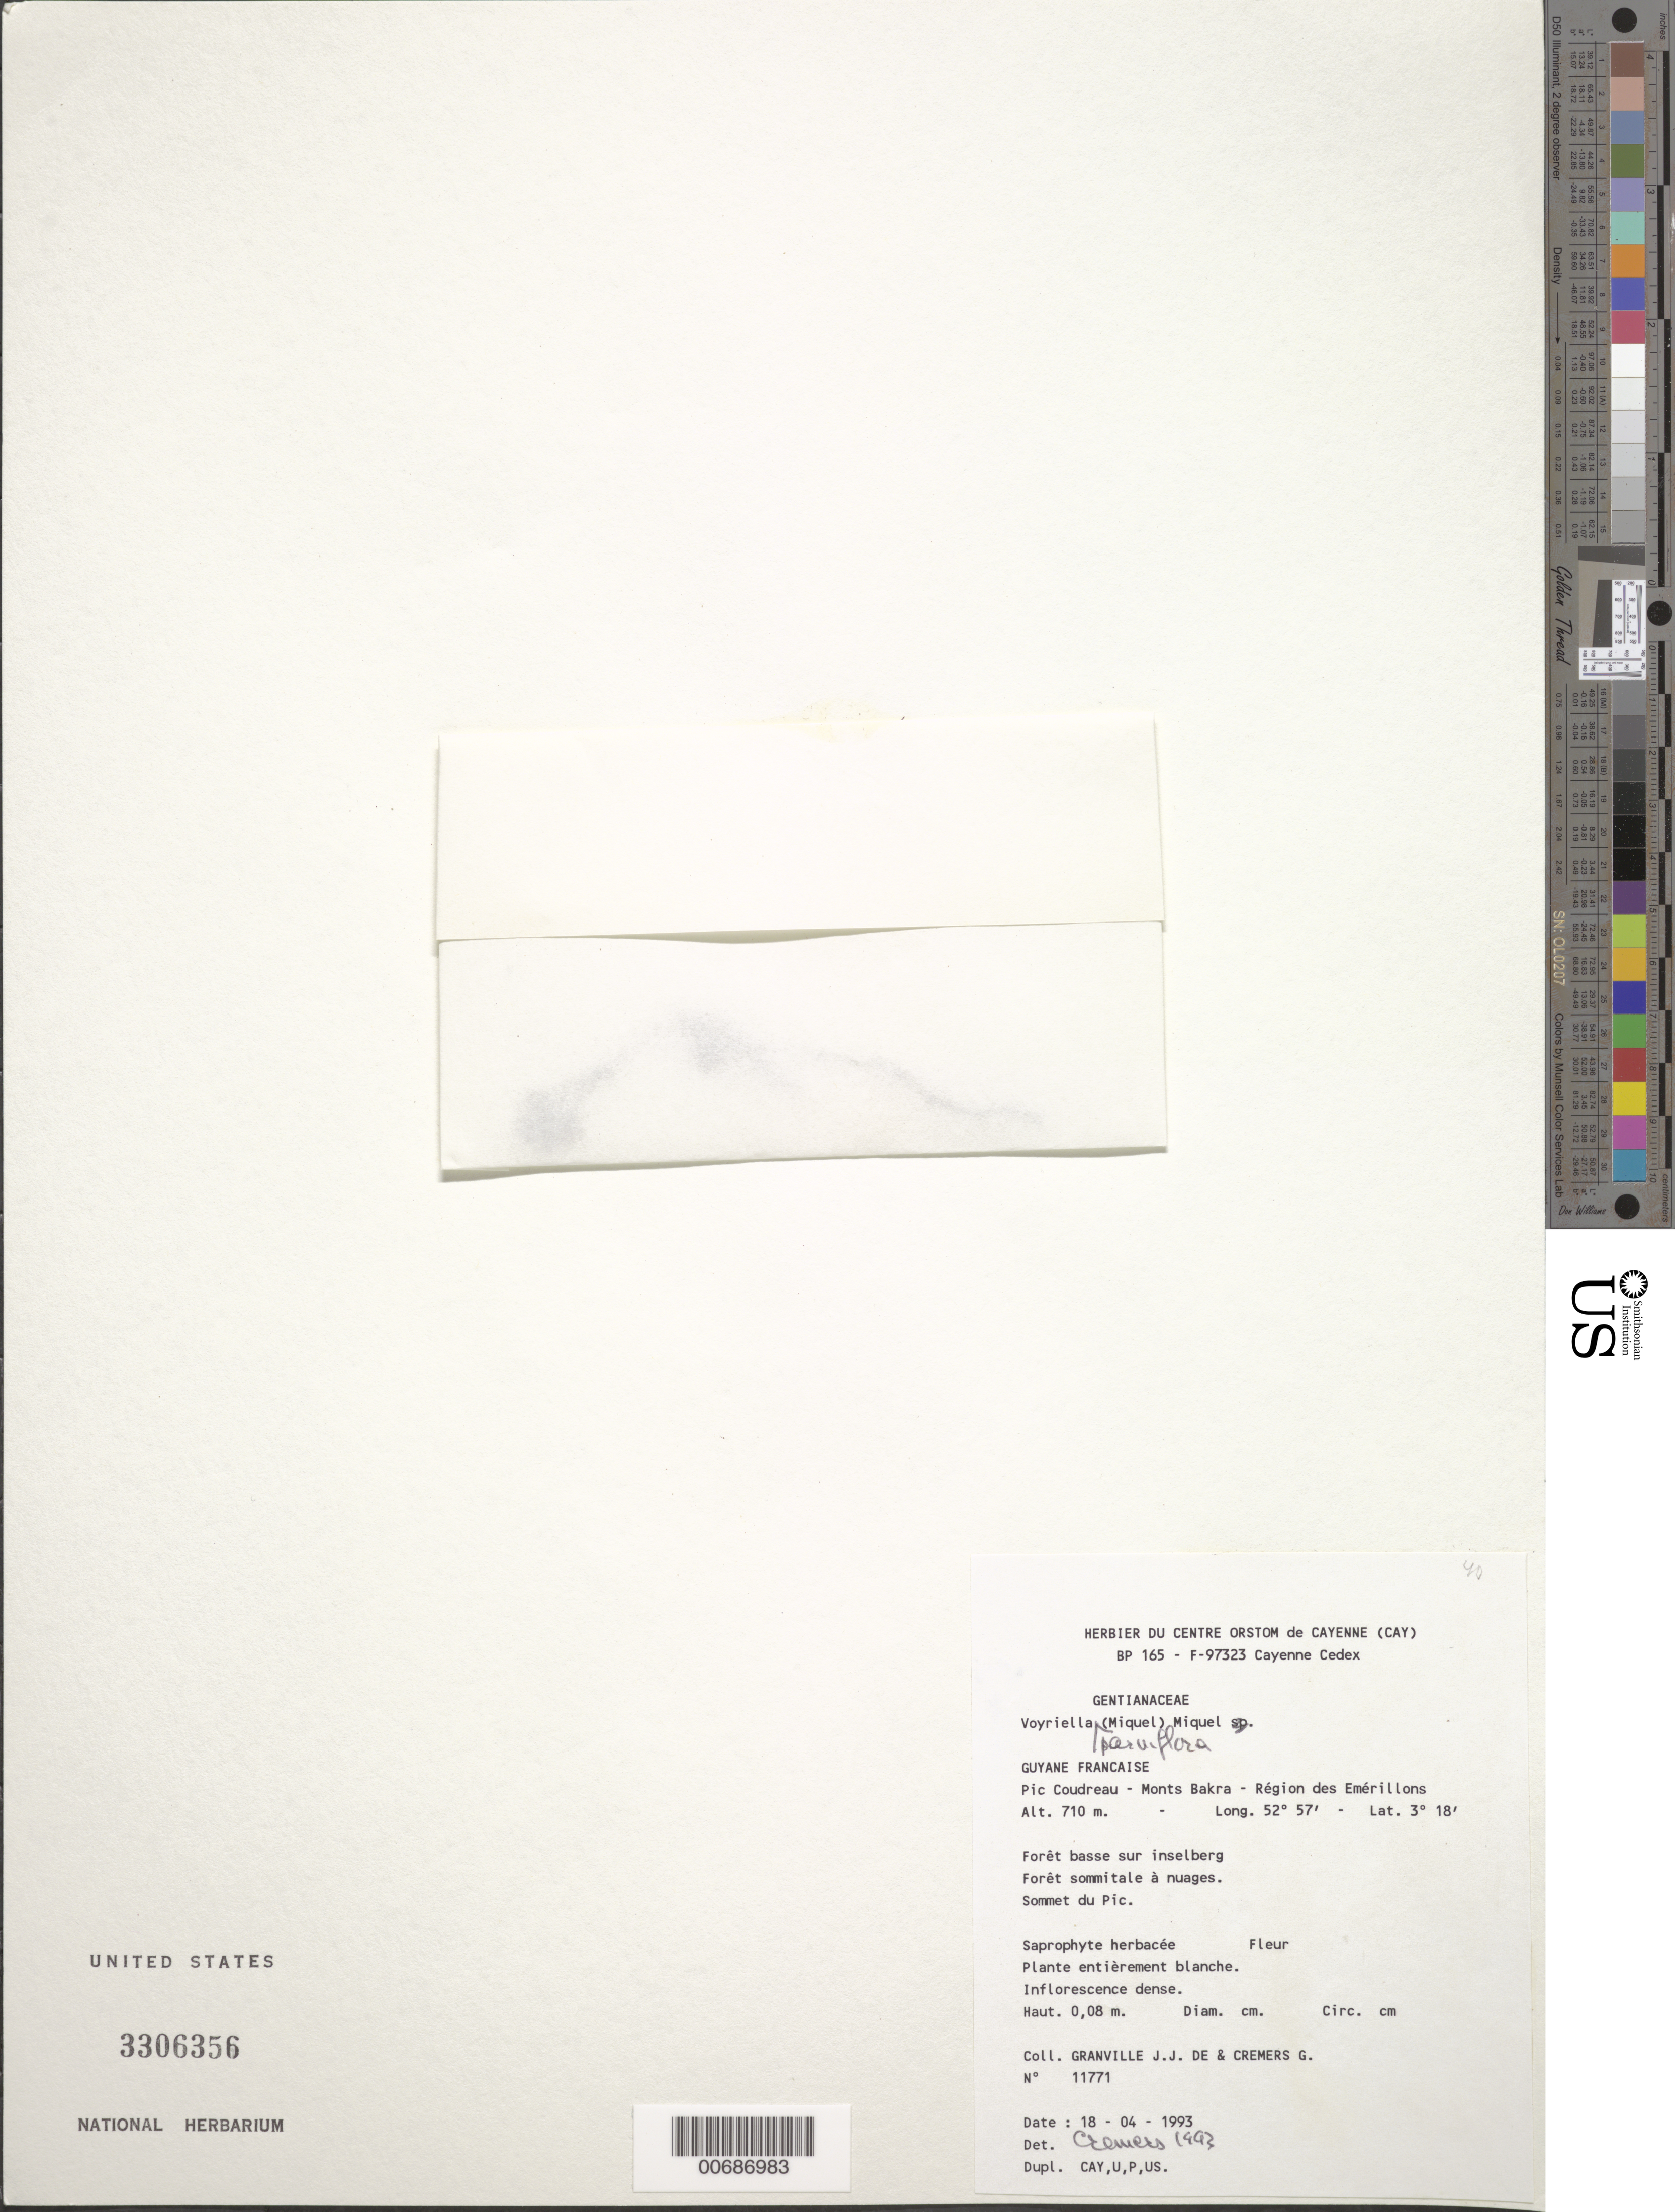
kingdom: Plantae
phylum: Tracheophyta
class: Magnoliopsida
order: Gentianales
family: Gentianaceae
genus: Voyriella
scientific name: Voyriella parviflora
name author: (Miq.) Miq.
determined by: Cremers, Georges A.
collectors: J.-J. de Granville & G. Cremers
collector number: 11771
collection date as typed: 18-Apr-93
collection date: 1993-04-18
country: French Guiana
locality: Mont Bakra, région des Emérillons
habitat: Forêt basse sur inselberg. forêt sommitale à nuages. Sommet du Pic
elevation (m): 710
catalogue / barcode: US 3306356